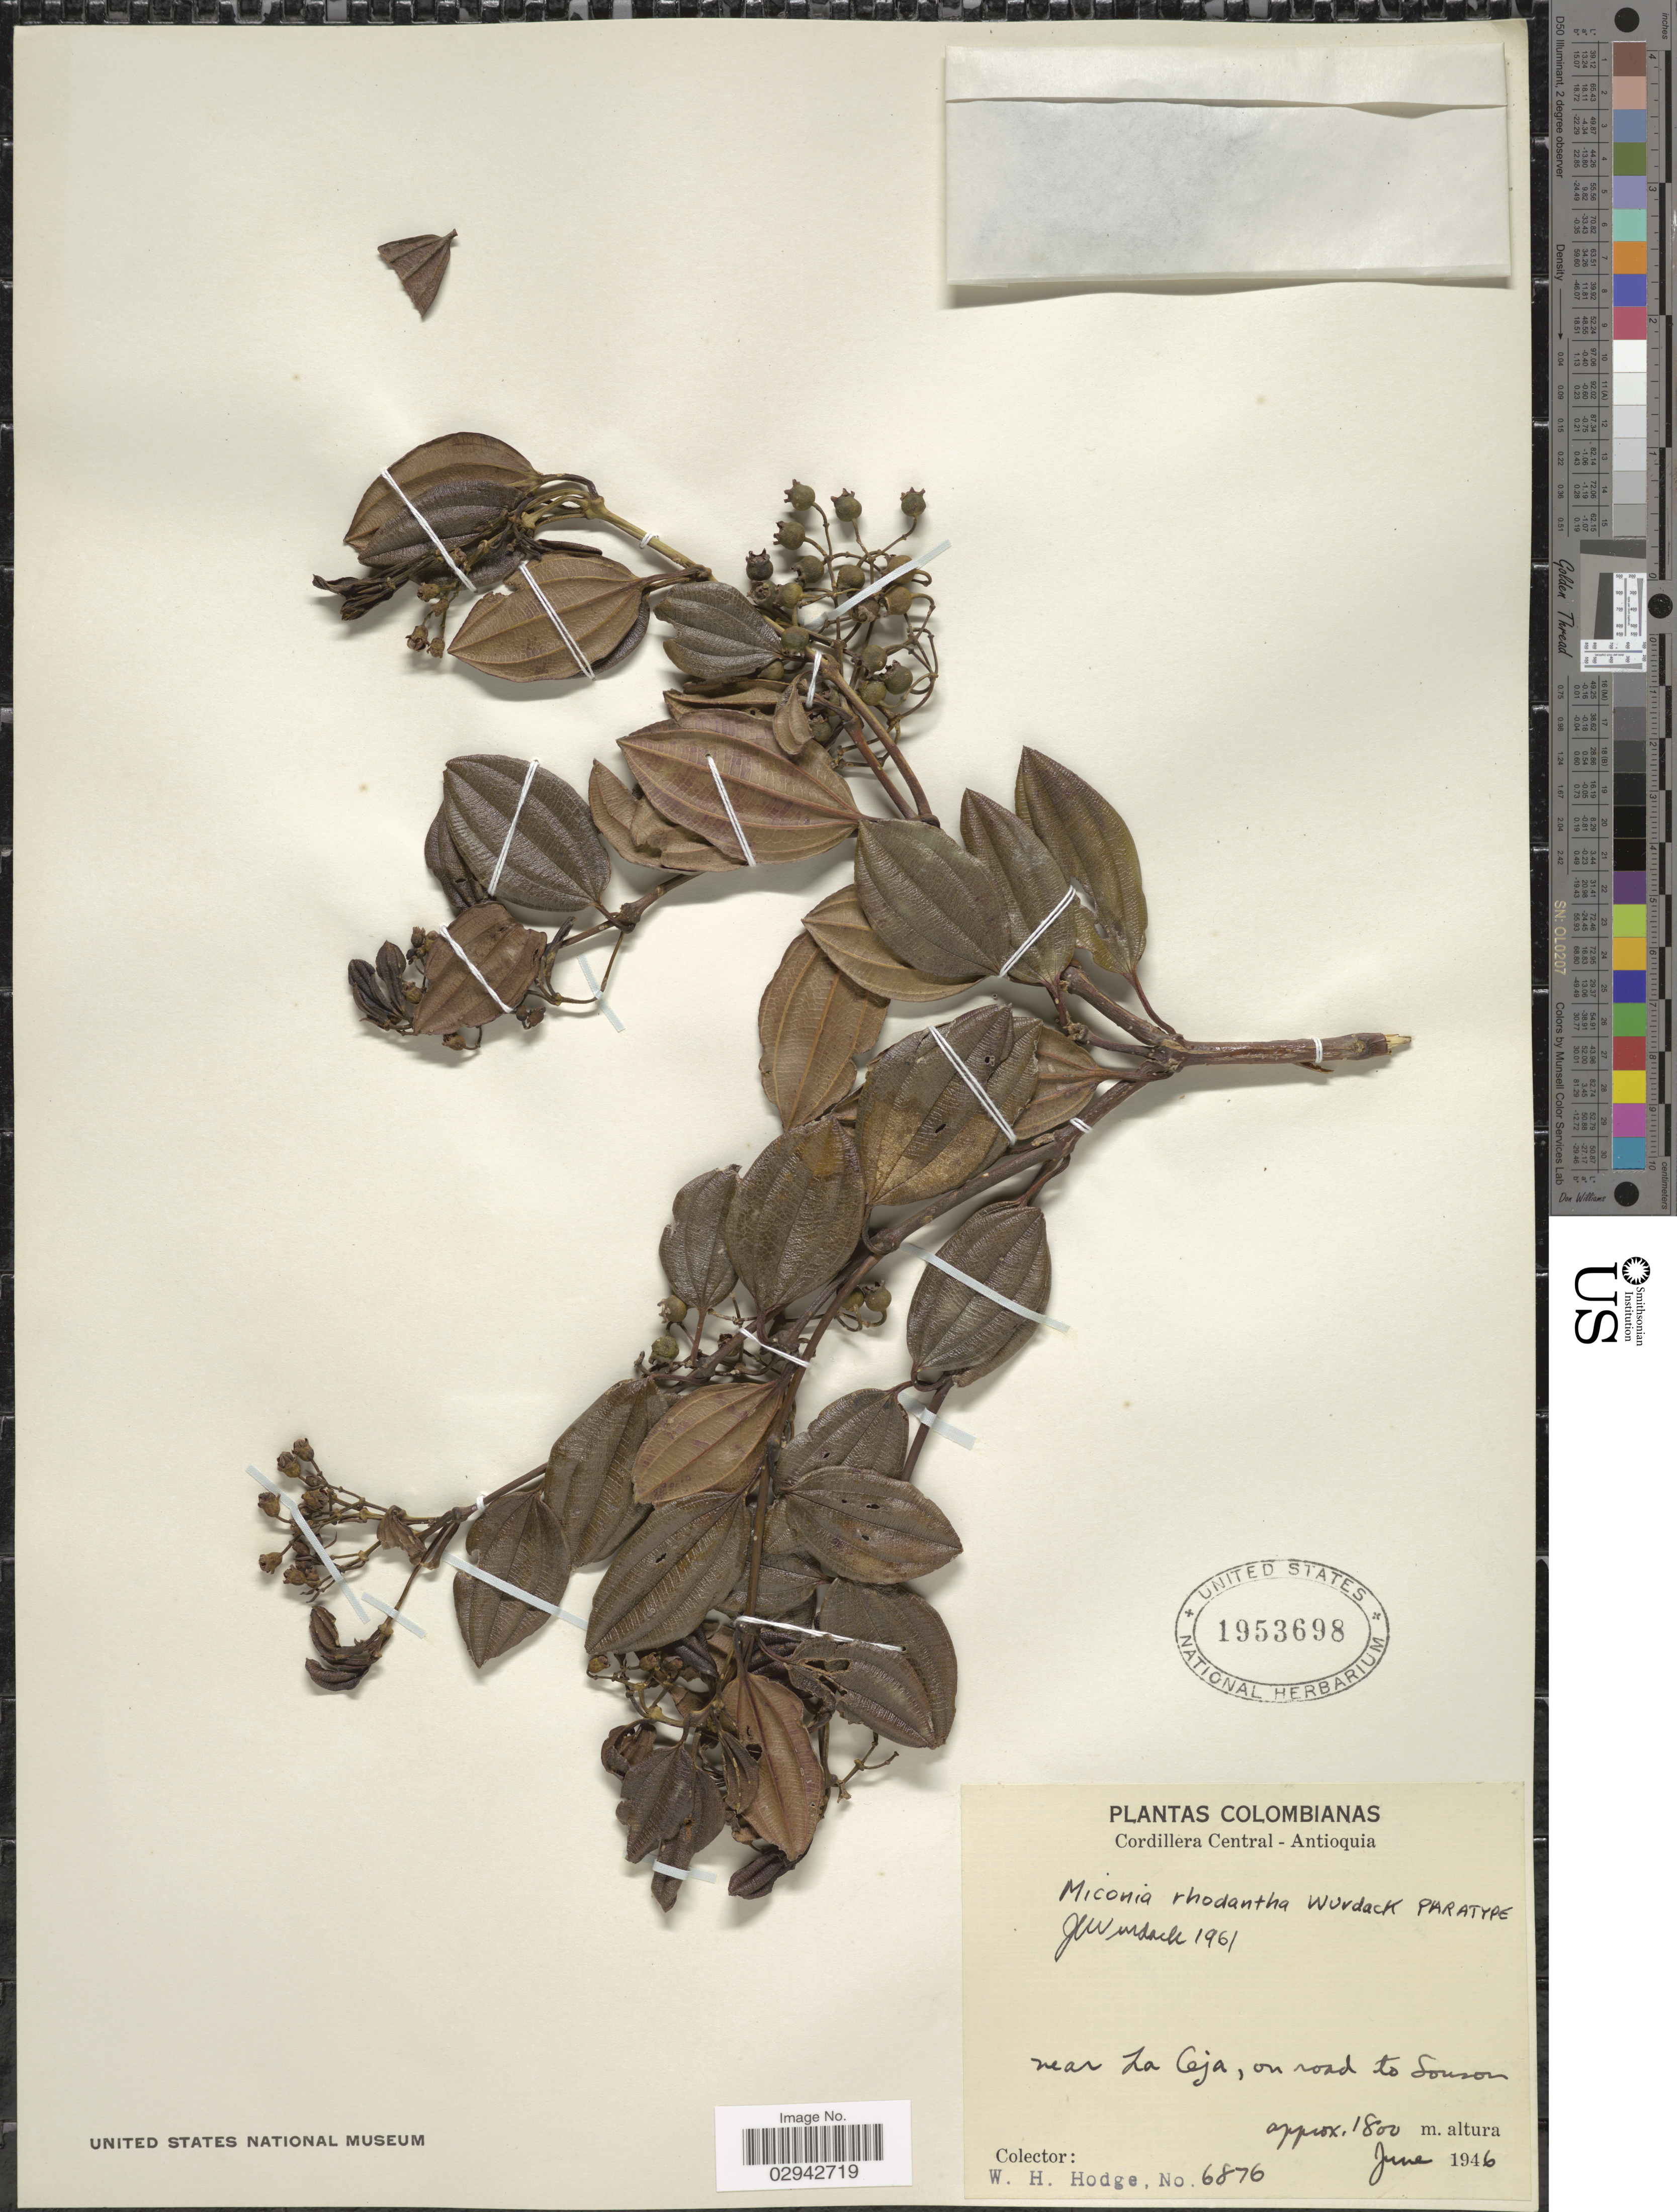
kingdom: Plantae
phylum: Tracheophyta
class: Magnoliopsida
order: Myrtales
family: Melastomataceae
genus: Miconia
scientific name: Miconia rhodantha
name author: Wurdack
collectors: W. Hodge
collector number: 6876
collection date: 1946-06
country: Colombia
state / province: Antioquia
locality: Cordillera Central, near La ceja, on road to Sonson.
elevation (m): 1800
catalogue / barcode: US 1953698